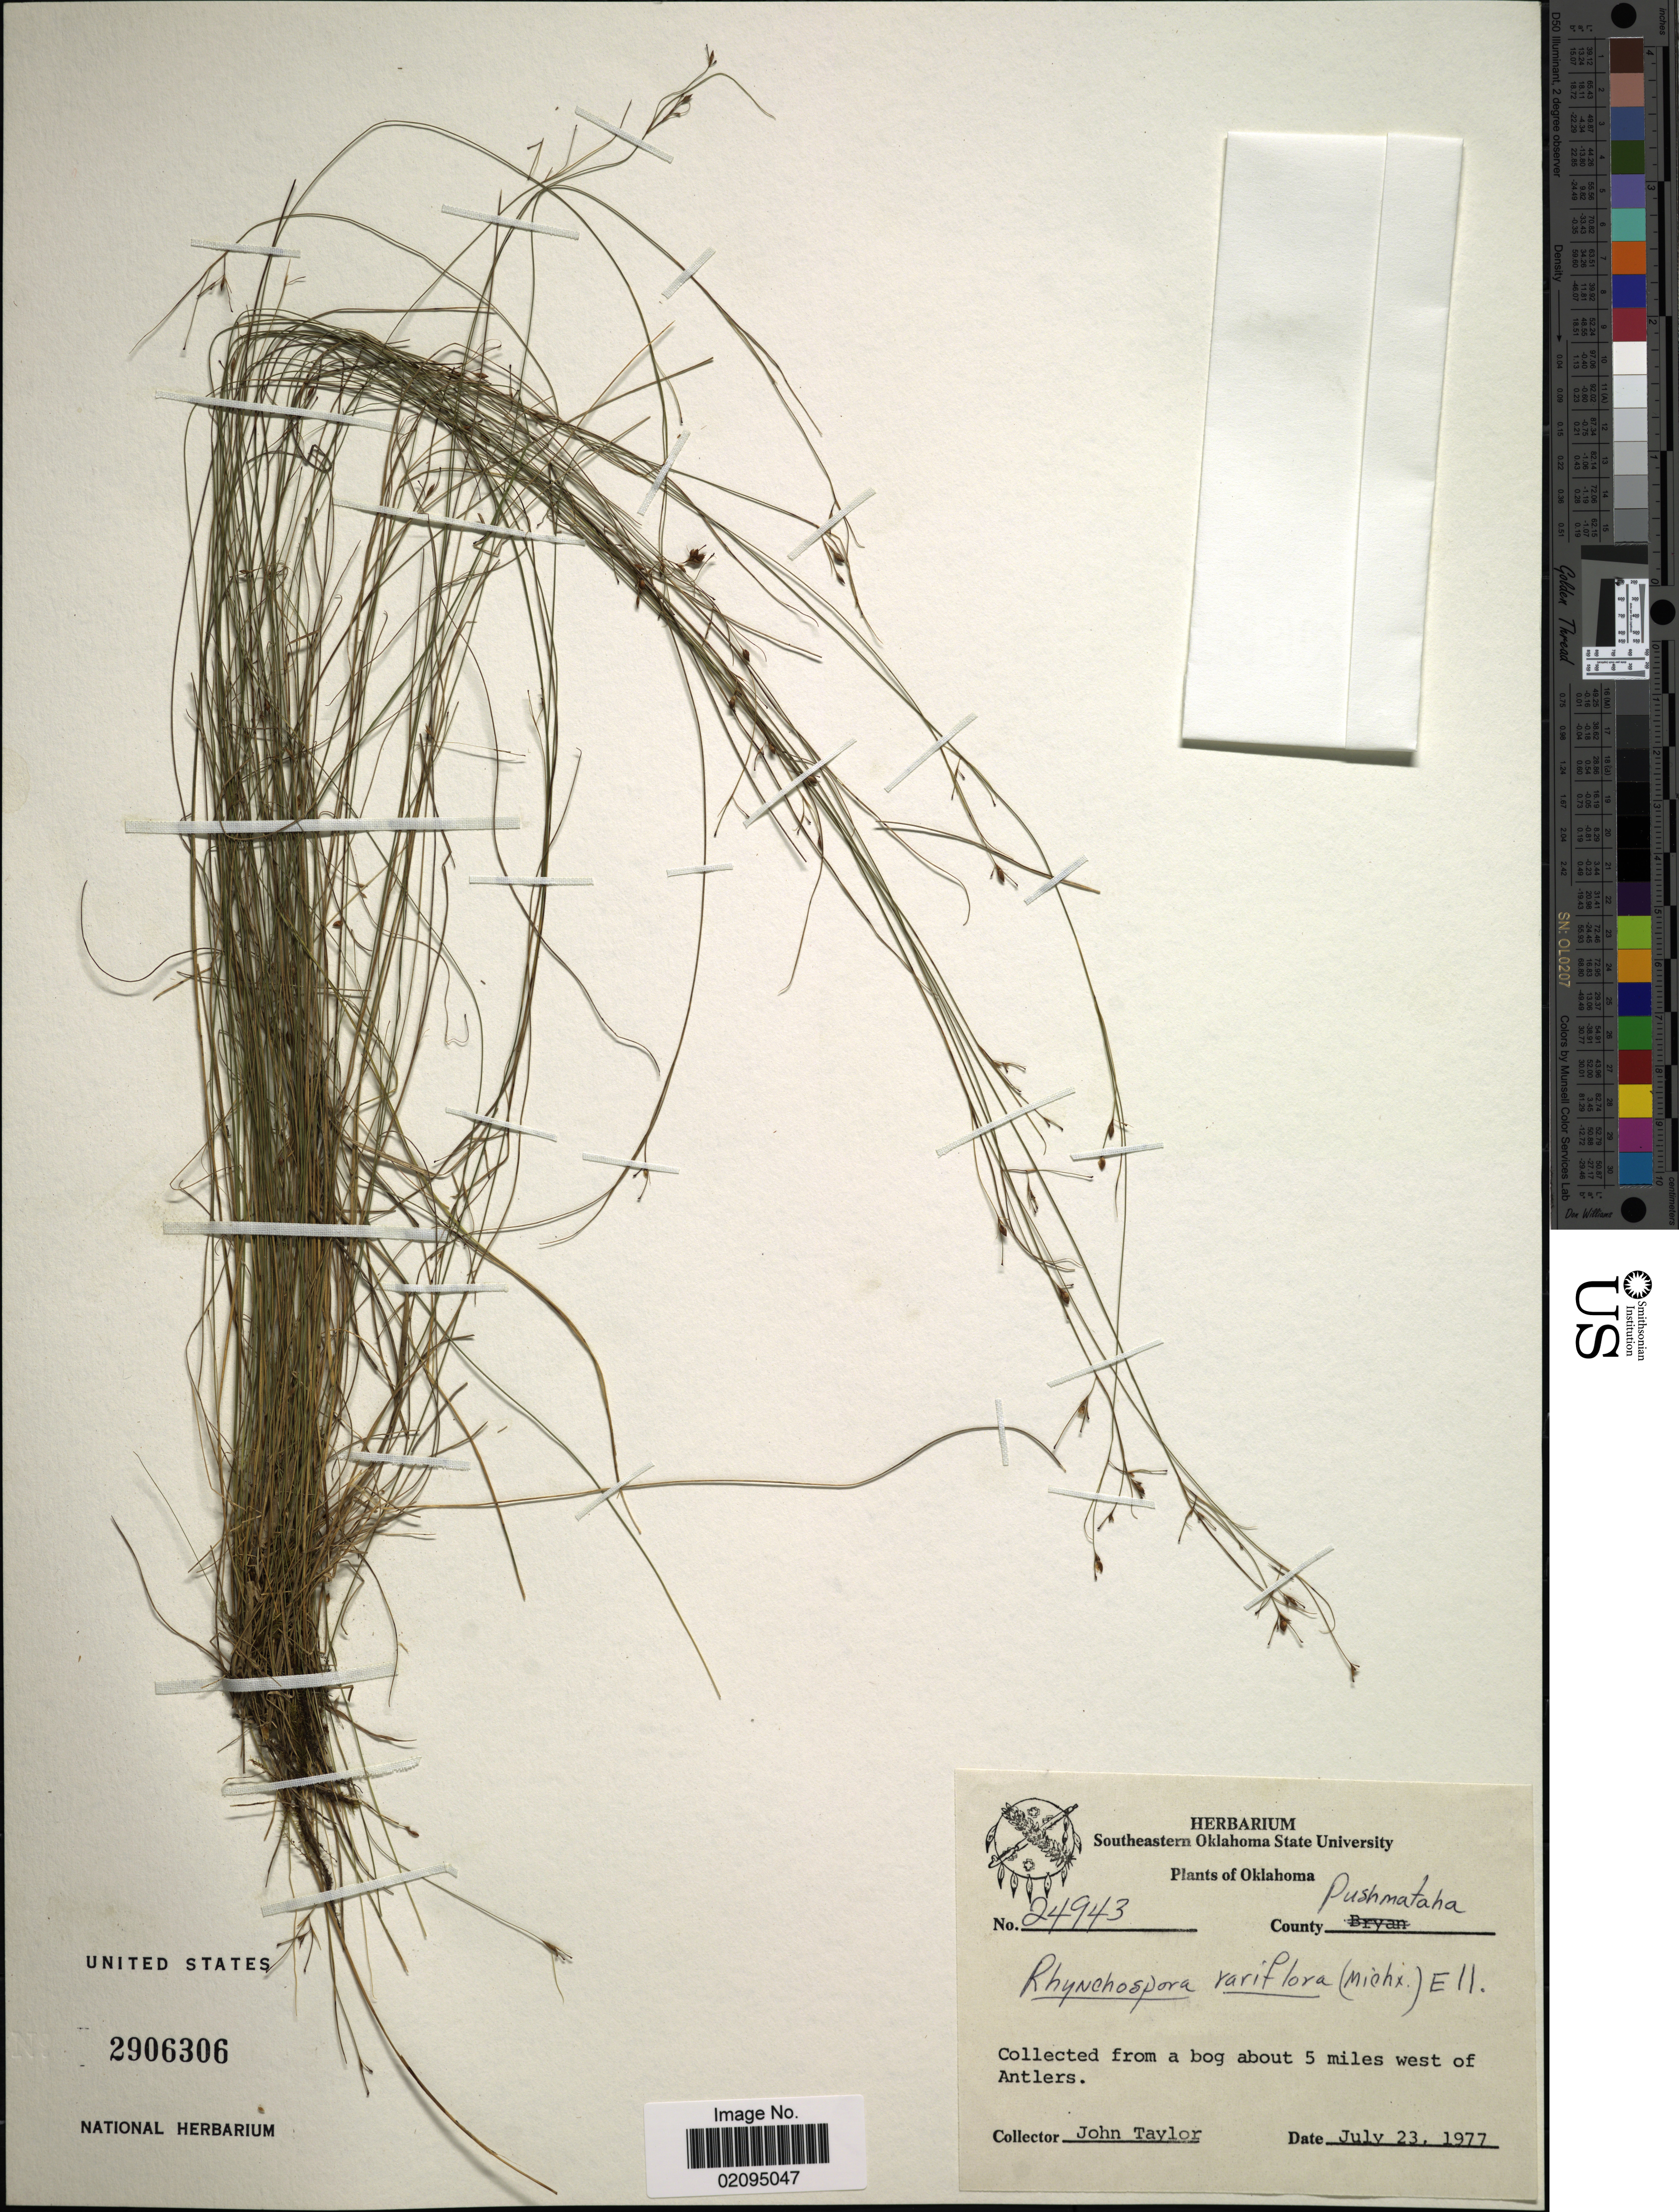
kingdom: Plantae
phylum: Tracheophyta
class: Liliopsida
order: Poales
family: Cyperaceae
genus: Rhynchospora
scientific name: Rhynchospora rariflora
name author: (Michx.) Elliott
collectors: J. Taylor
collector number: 24943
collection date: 1977-07-23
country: United States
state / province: Oklahoma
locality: County: Pushmataha, a bog about 5 miles west of Antlers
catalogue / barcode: US 2906306